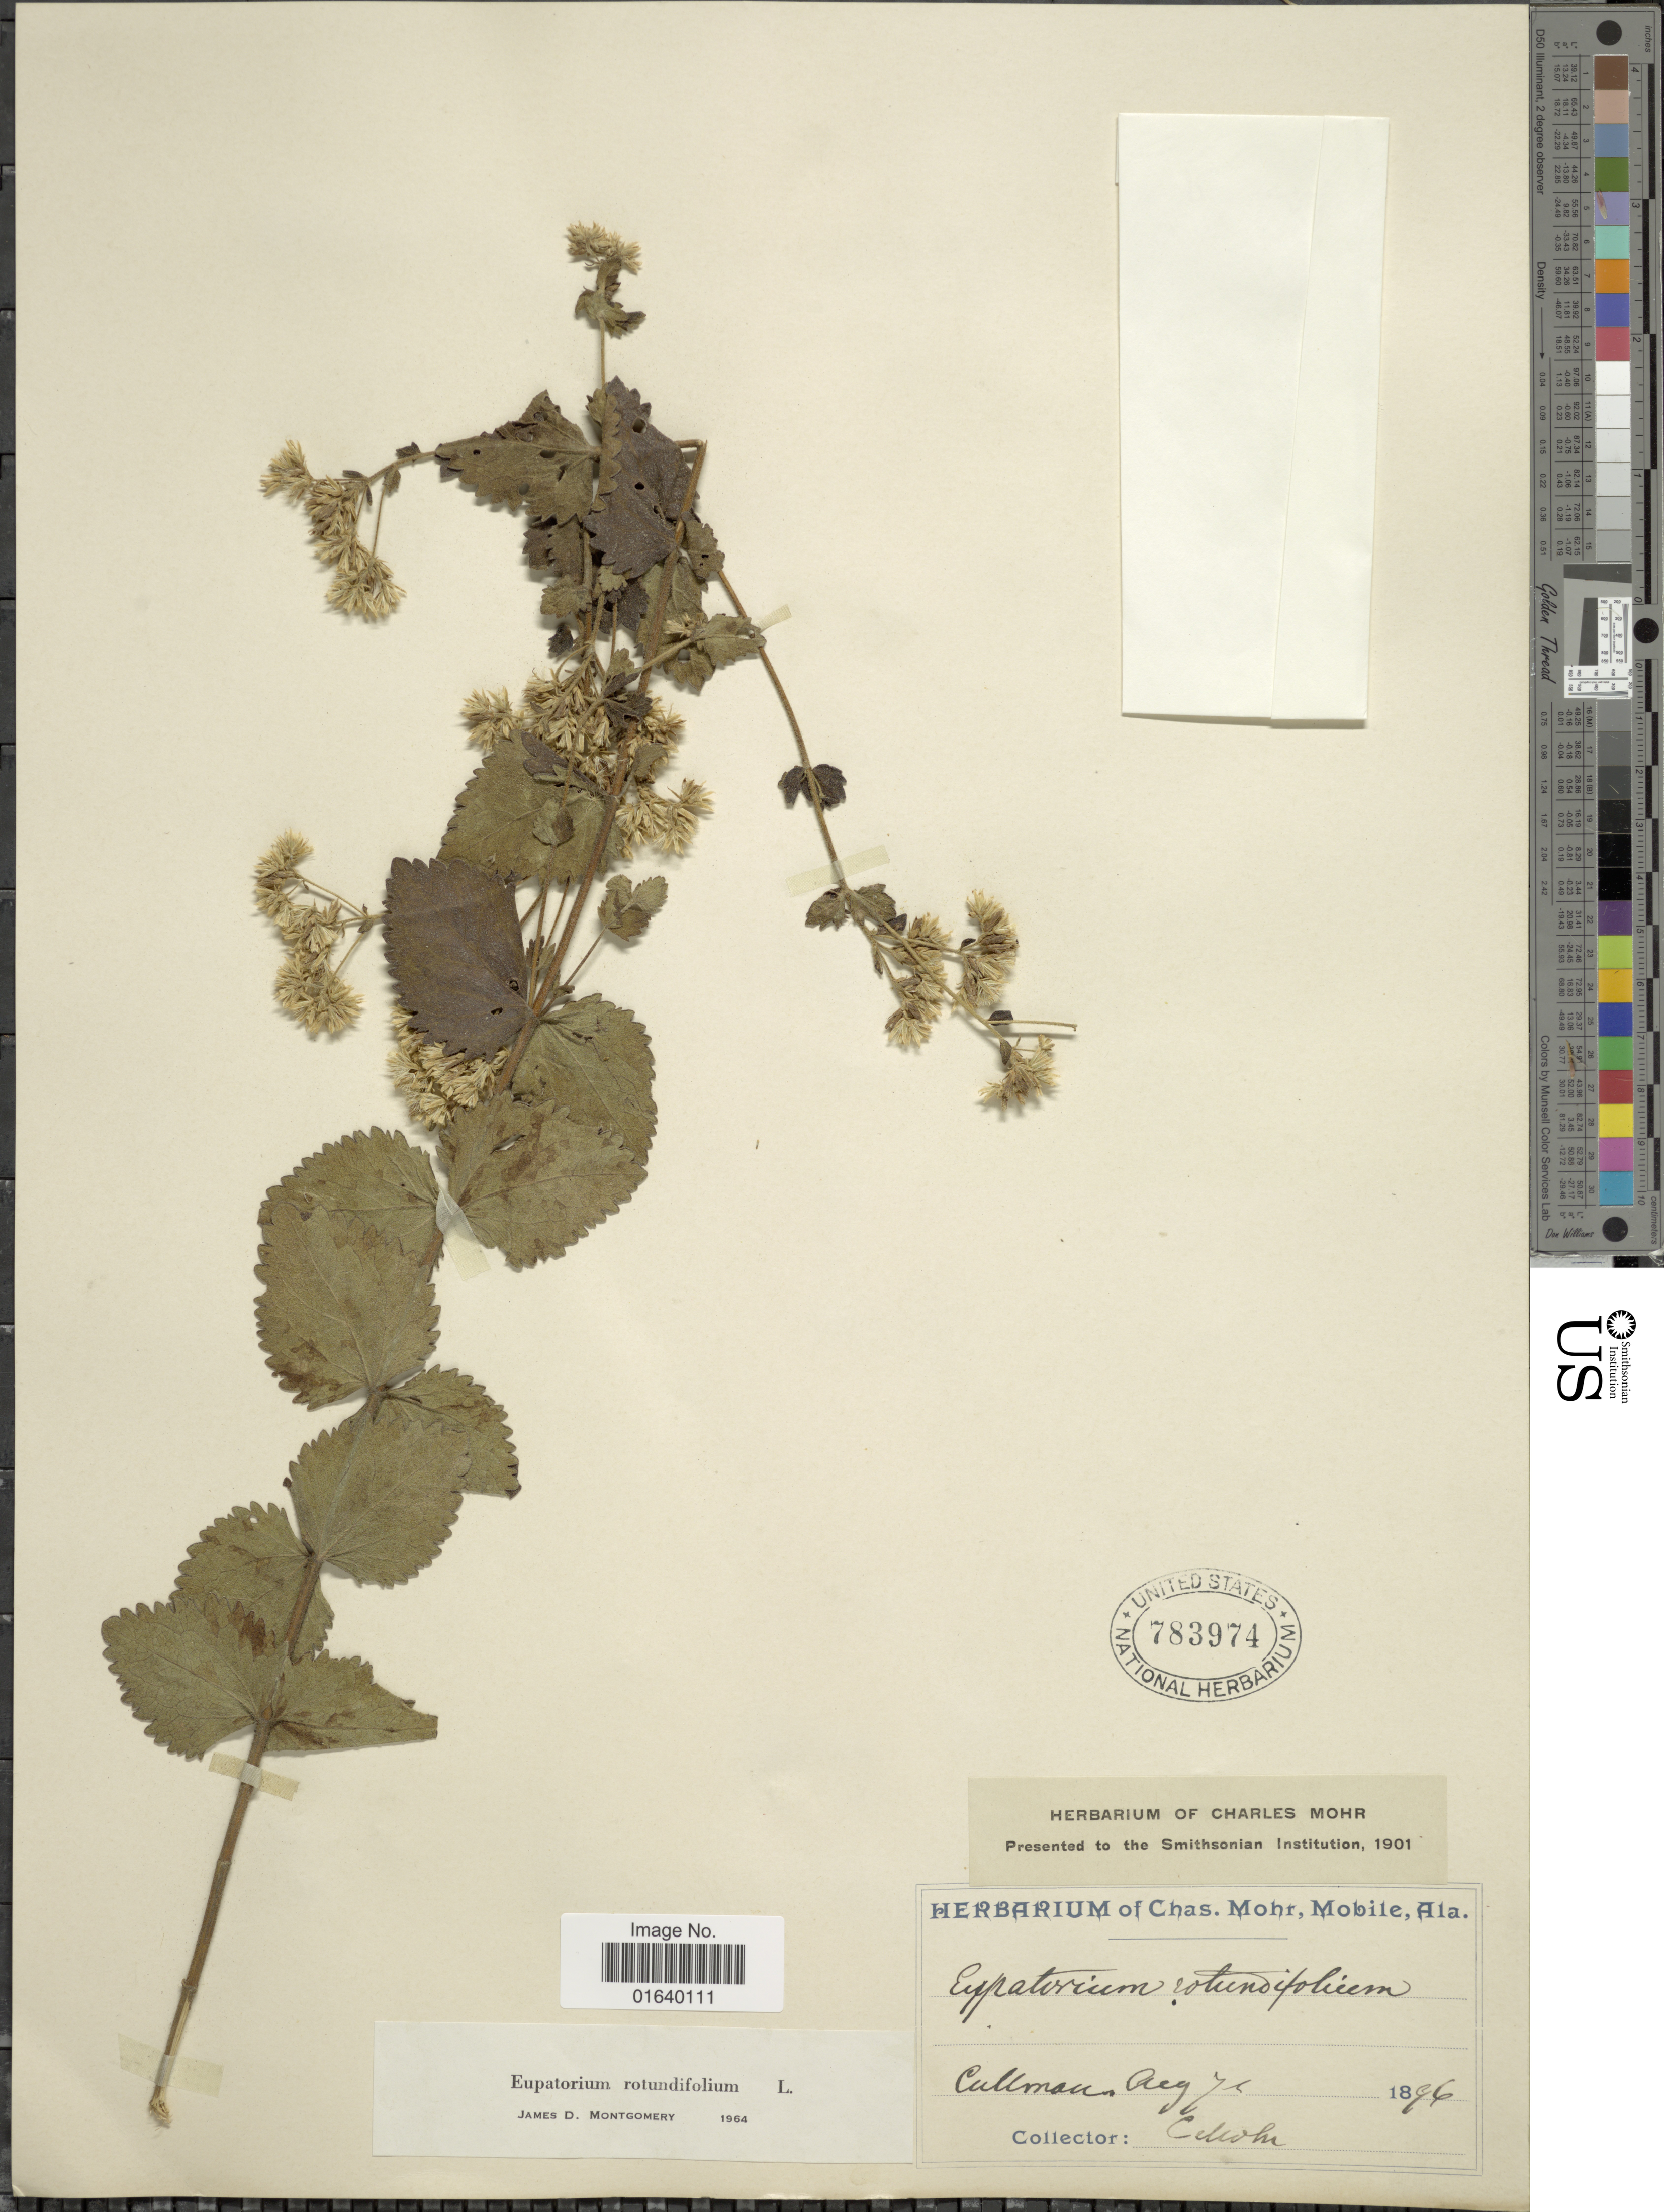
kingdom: Plantae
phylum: Tracheophyta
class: Magnoliopsida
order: Asterales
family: Asteraceae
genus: Eupatorium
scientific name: Eupatorium rotundifolium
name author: L.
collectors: C. T. Mohr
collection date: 1896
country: United States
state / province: Alabama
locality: Cullman.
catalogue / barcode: US 783974